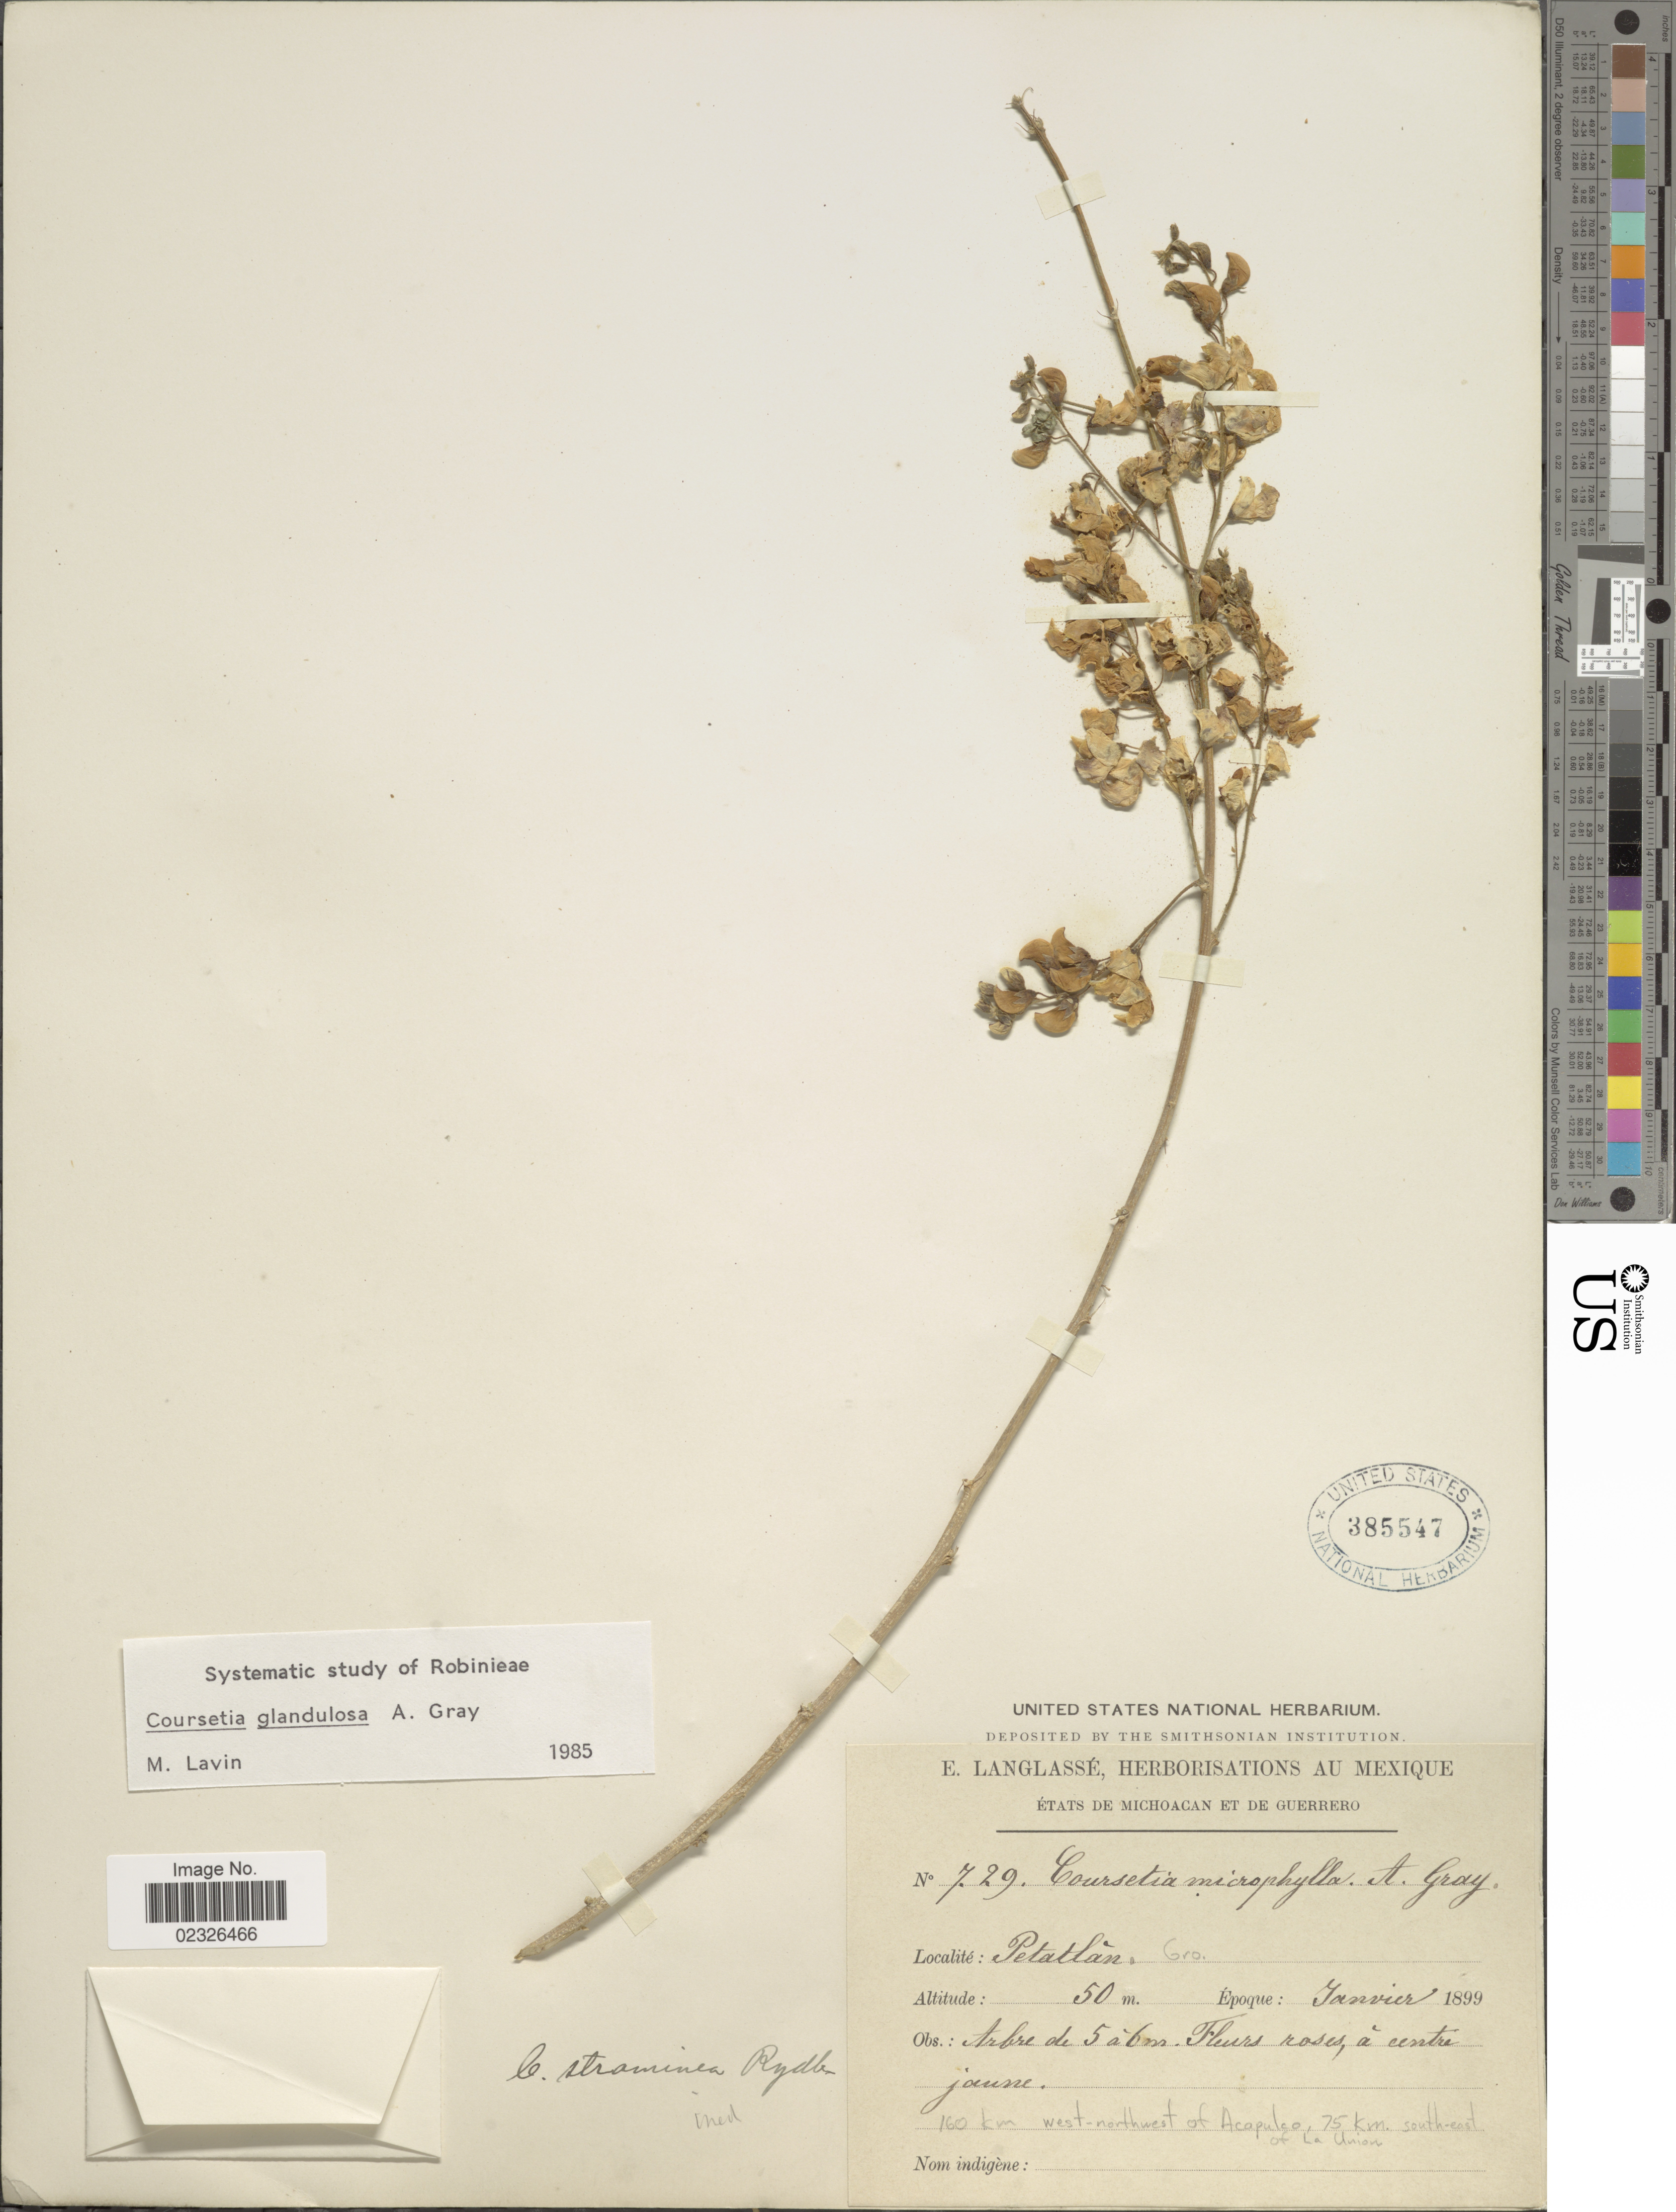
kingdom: Plantae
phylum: Tracheophyta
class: Magnoliopsida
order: Fabales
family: Fabaceae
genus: Coursetia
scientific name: Coursetia glandulosa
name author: A. Gray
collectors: E. Langlassé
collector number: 729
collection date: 1899-01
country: Mexico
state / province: Guerrero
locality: Michoacan et Guerrero. Petatlan, Gro.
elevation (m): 50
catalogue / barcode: US 385547